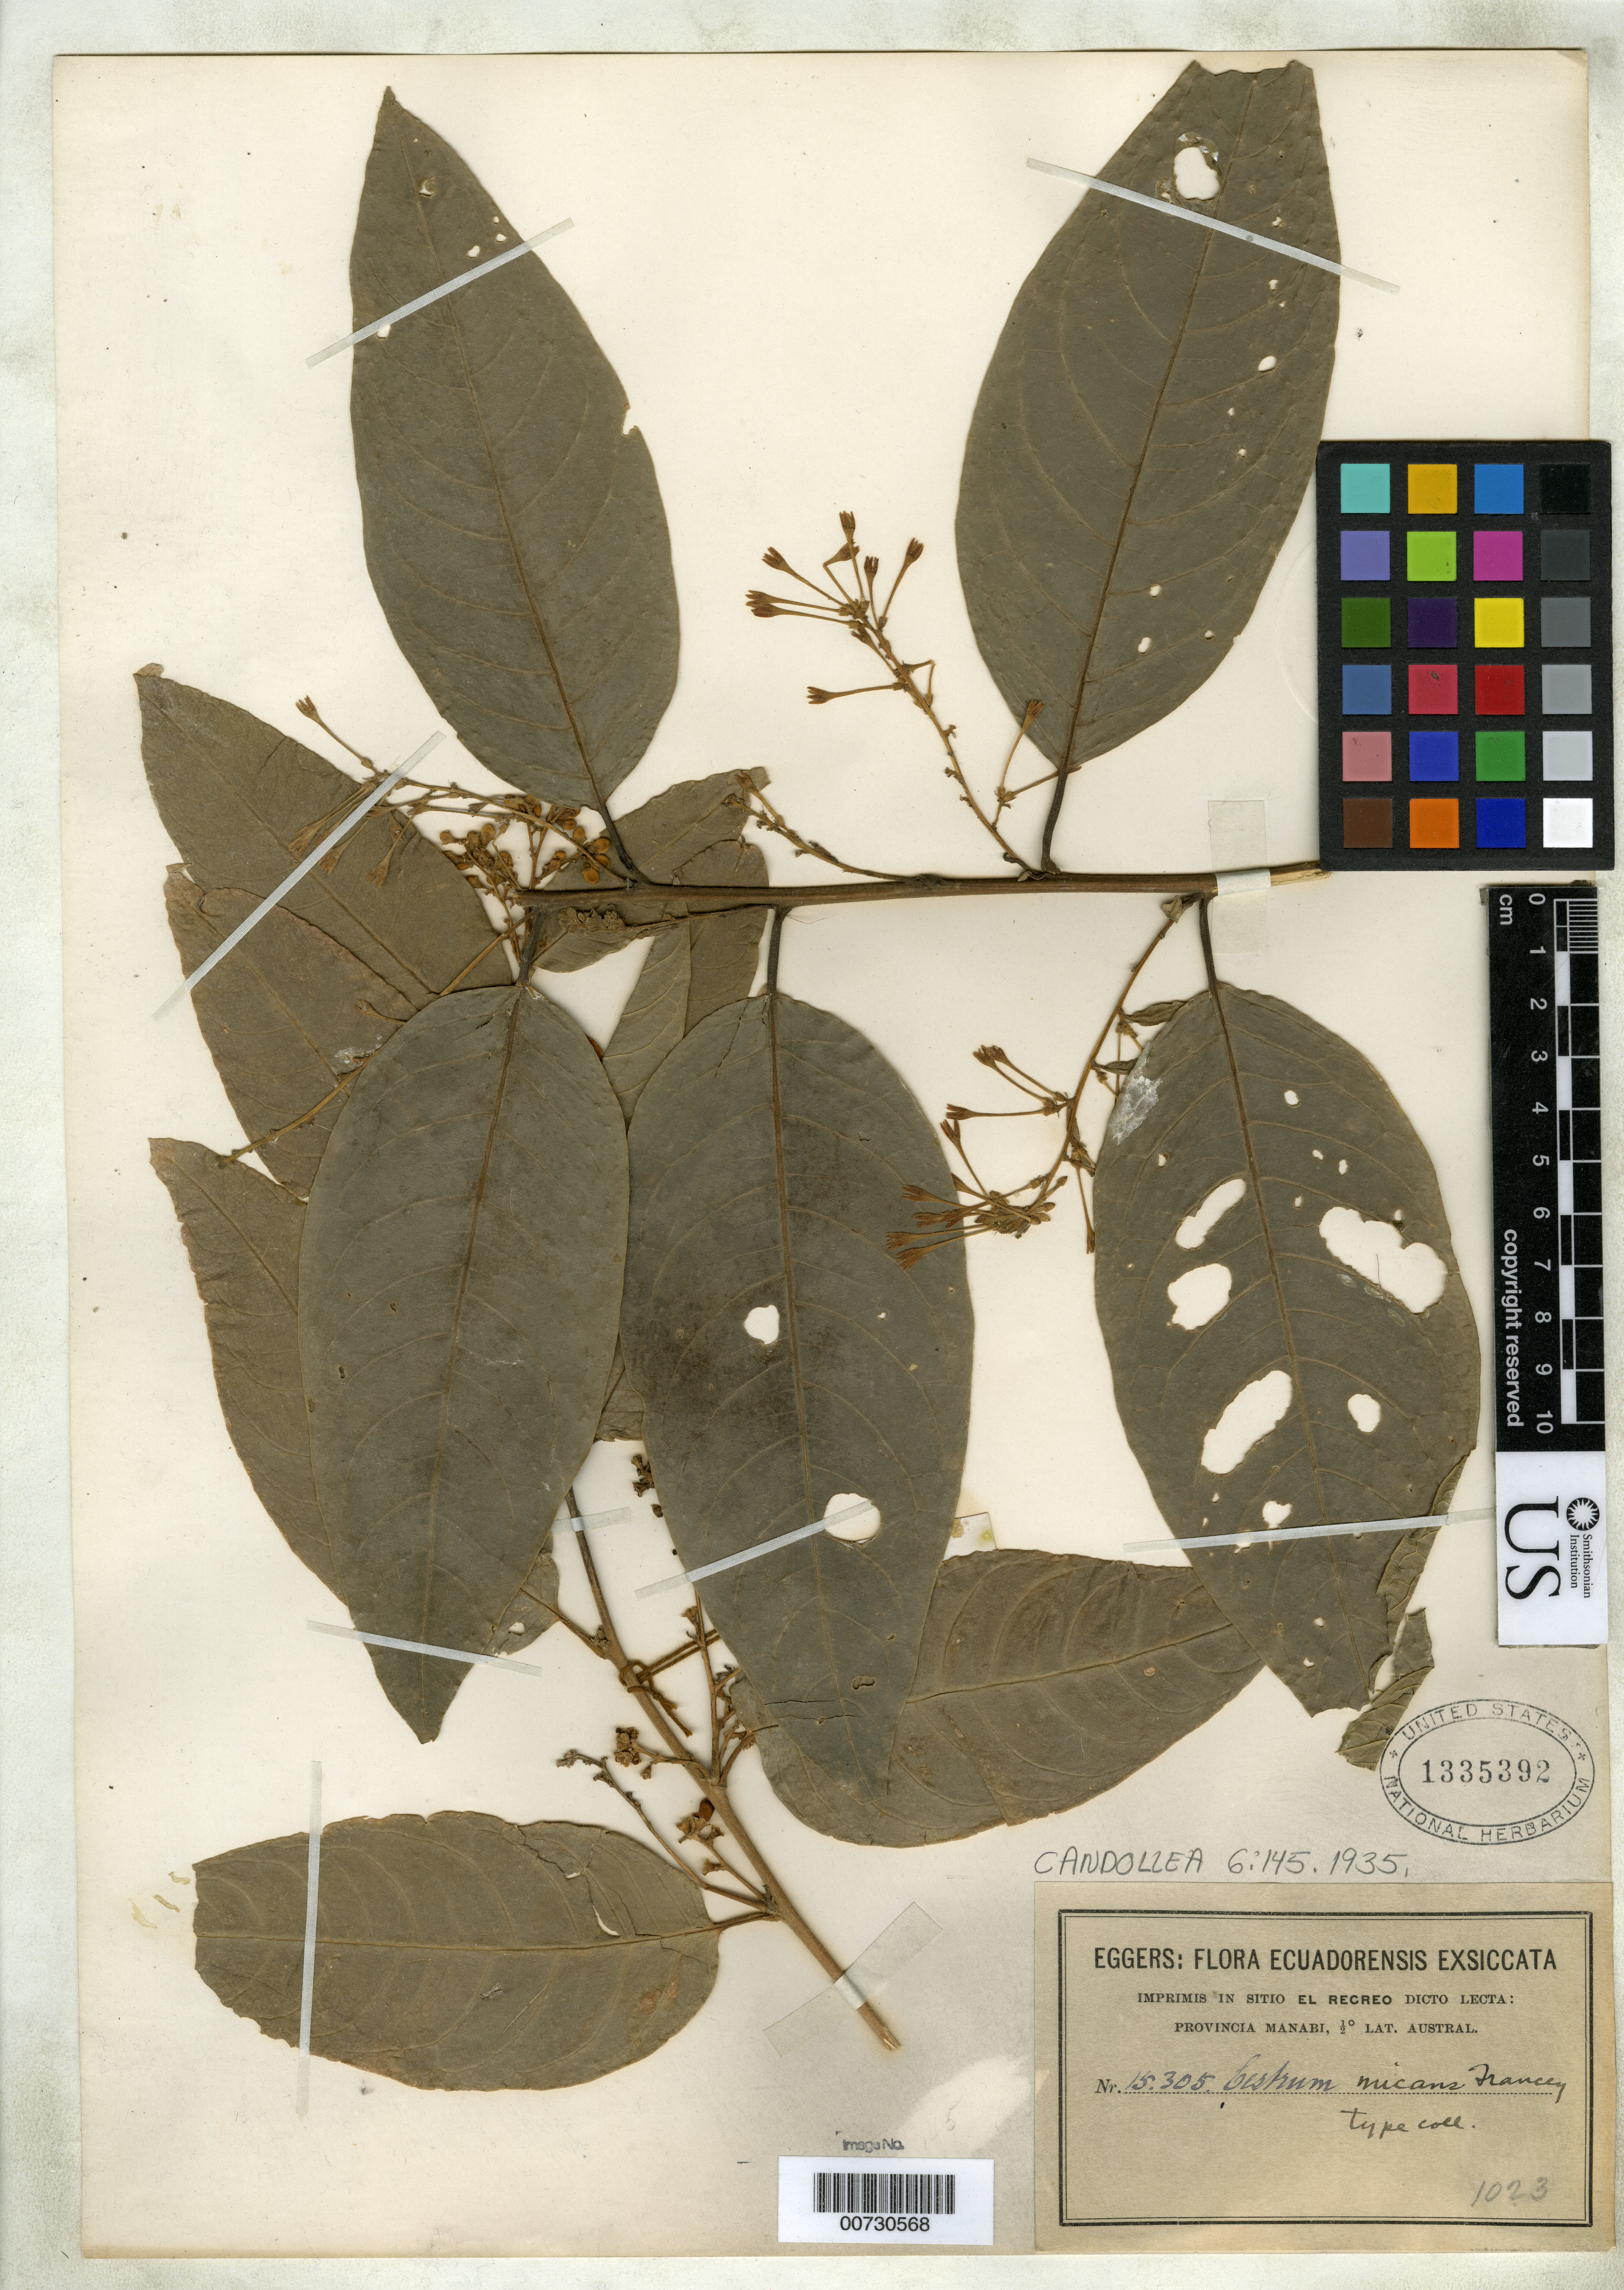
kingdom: Plantae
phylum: Tracheophyta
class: Magnoliopsida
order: Solanales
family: Solanaceae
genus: Cestrum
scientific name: Cestrum micans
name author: Francey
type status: Isotype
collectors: H. F. A. von Eggers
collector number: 15305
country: Ecuador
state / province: Manabí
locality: Forest near Zapallo.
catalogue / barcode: US 1335392